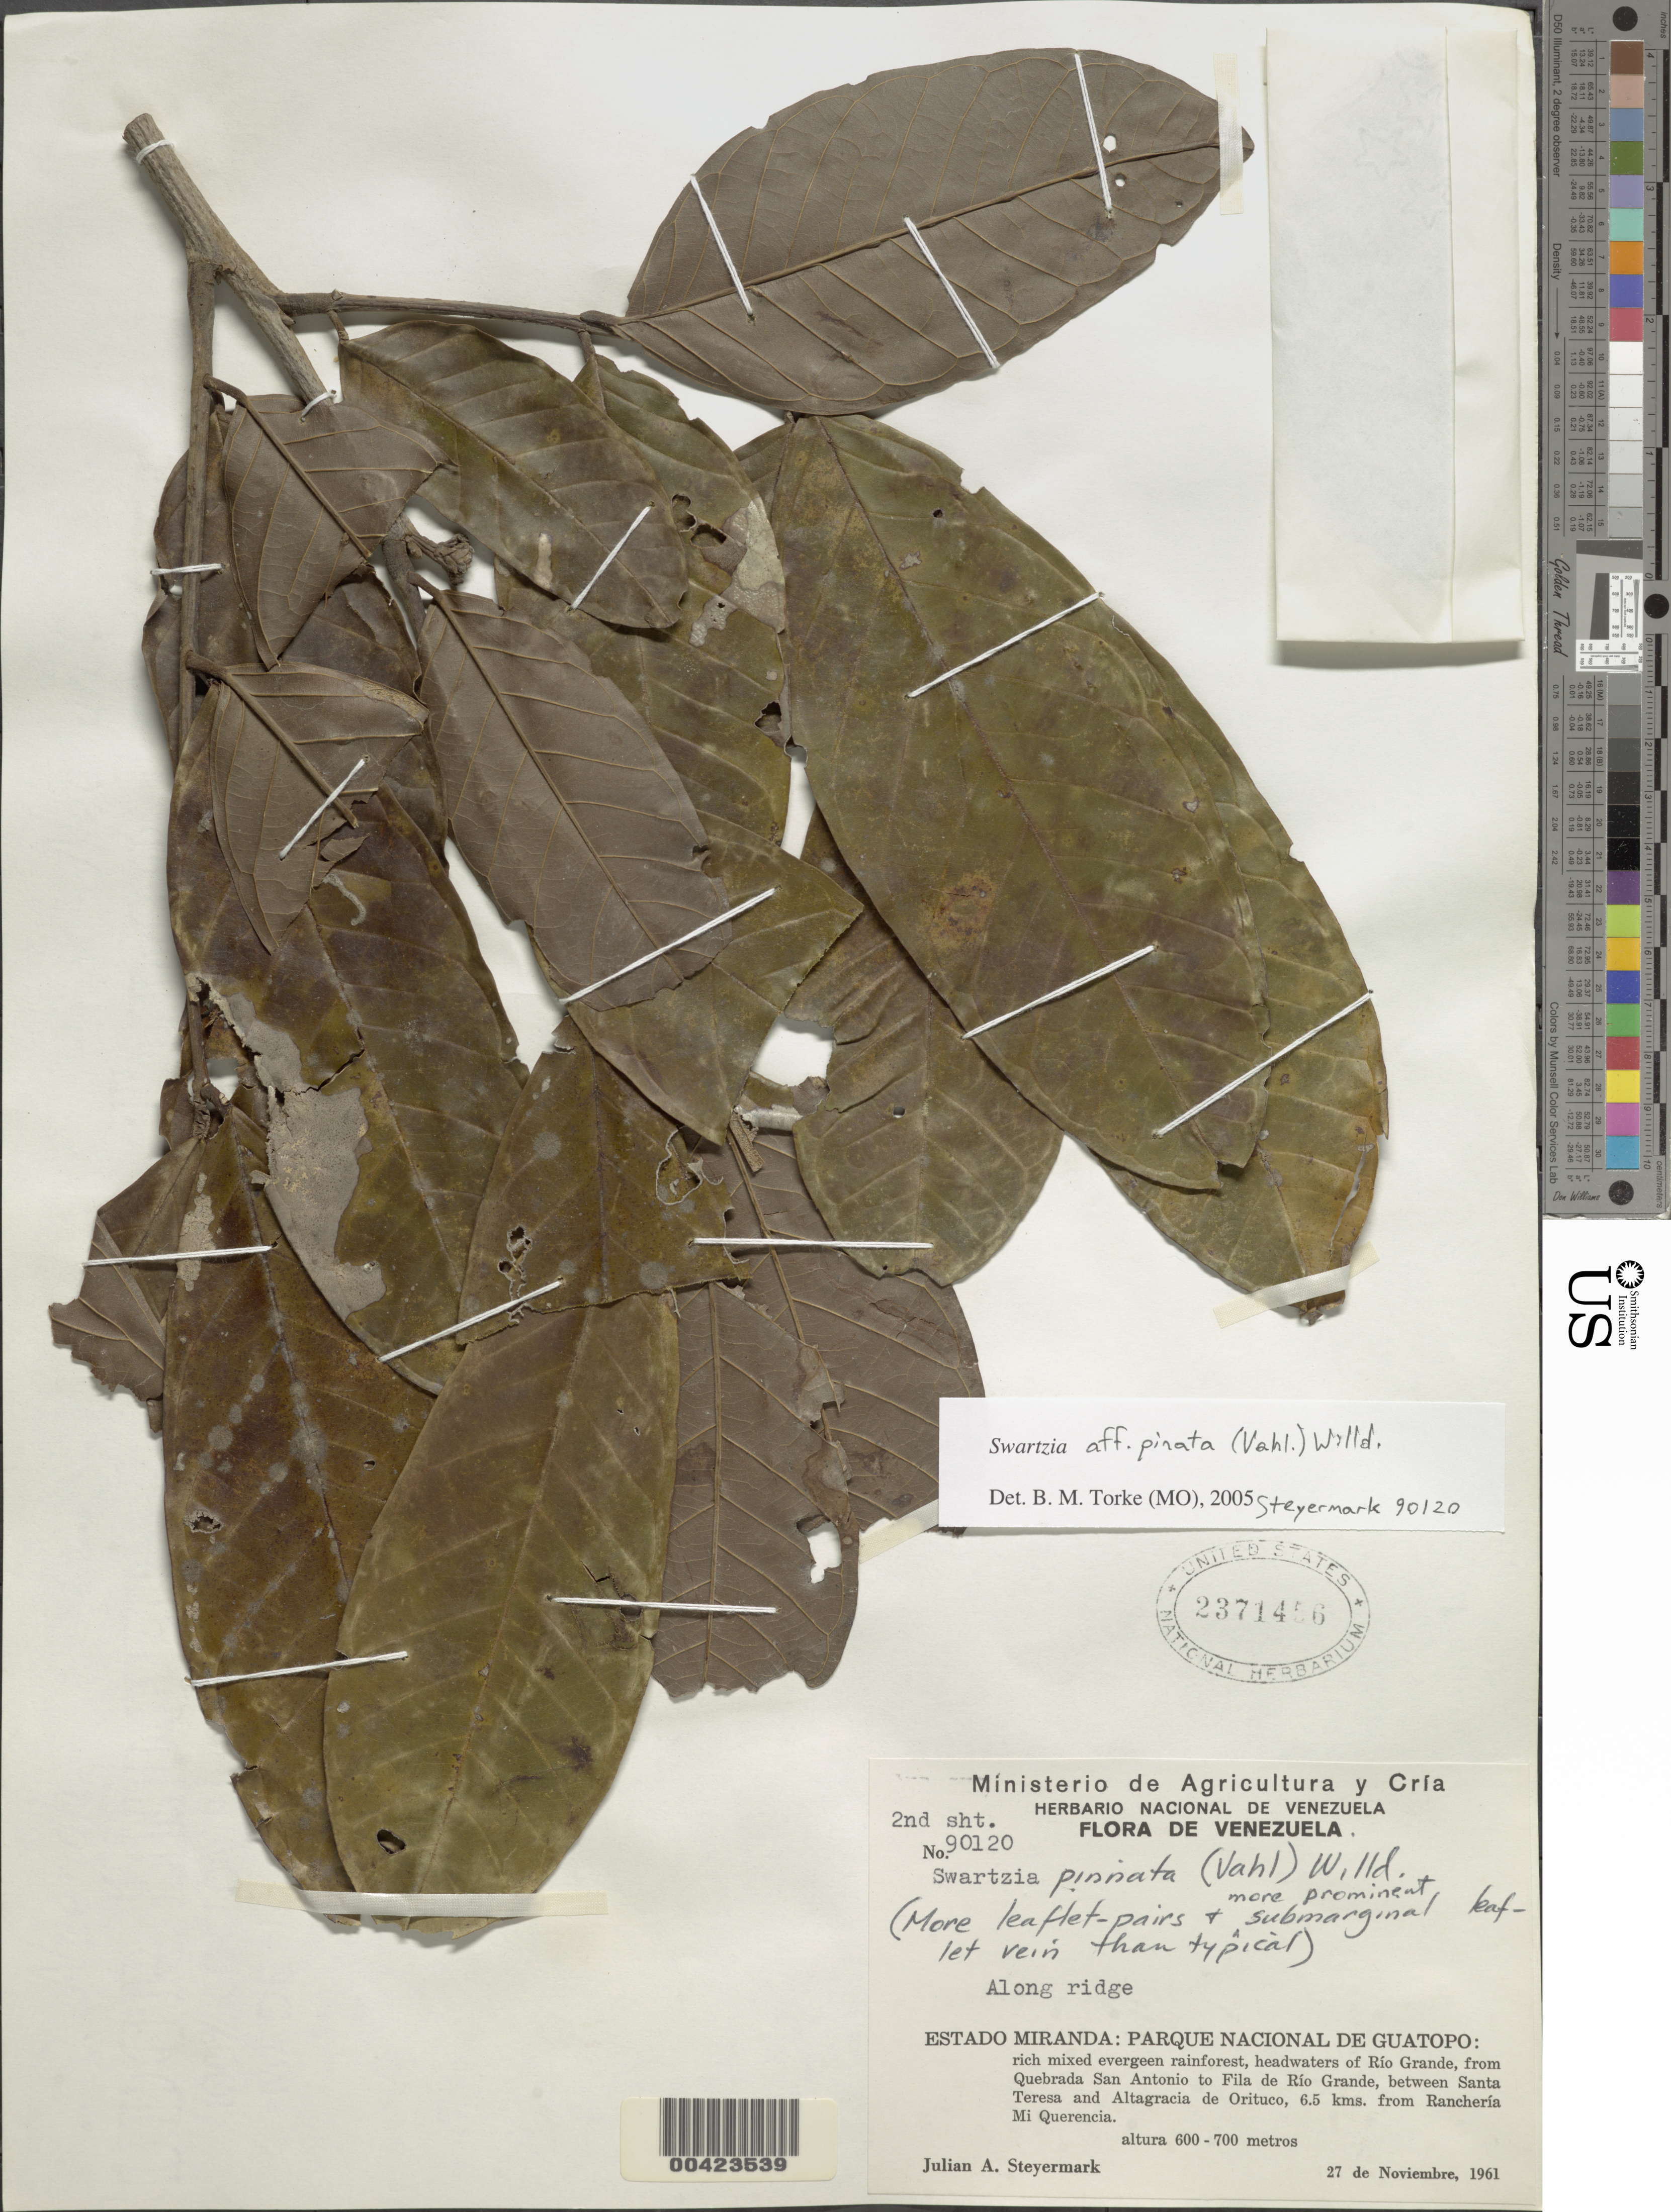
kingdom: Plantae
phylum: Tracheophyta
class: Magnoliopsida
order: Fabales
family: Fabaceae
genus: Swartzia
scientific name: Swartzia pinnata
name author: (Vahl) Willd.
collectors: J. Steyermark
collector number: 90120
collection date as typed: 27 Nov 1961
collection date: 1961-11-27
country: Venezuela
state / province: Miranda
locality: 6.5 km from Rancheria Mi Querencia, between Santa Teresa and Altagracia de Orituco; headwaters of the Rio Grande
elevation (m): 600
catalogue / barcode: US 2371456